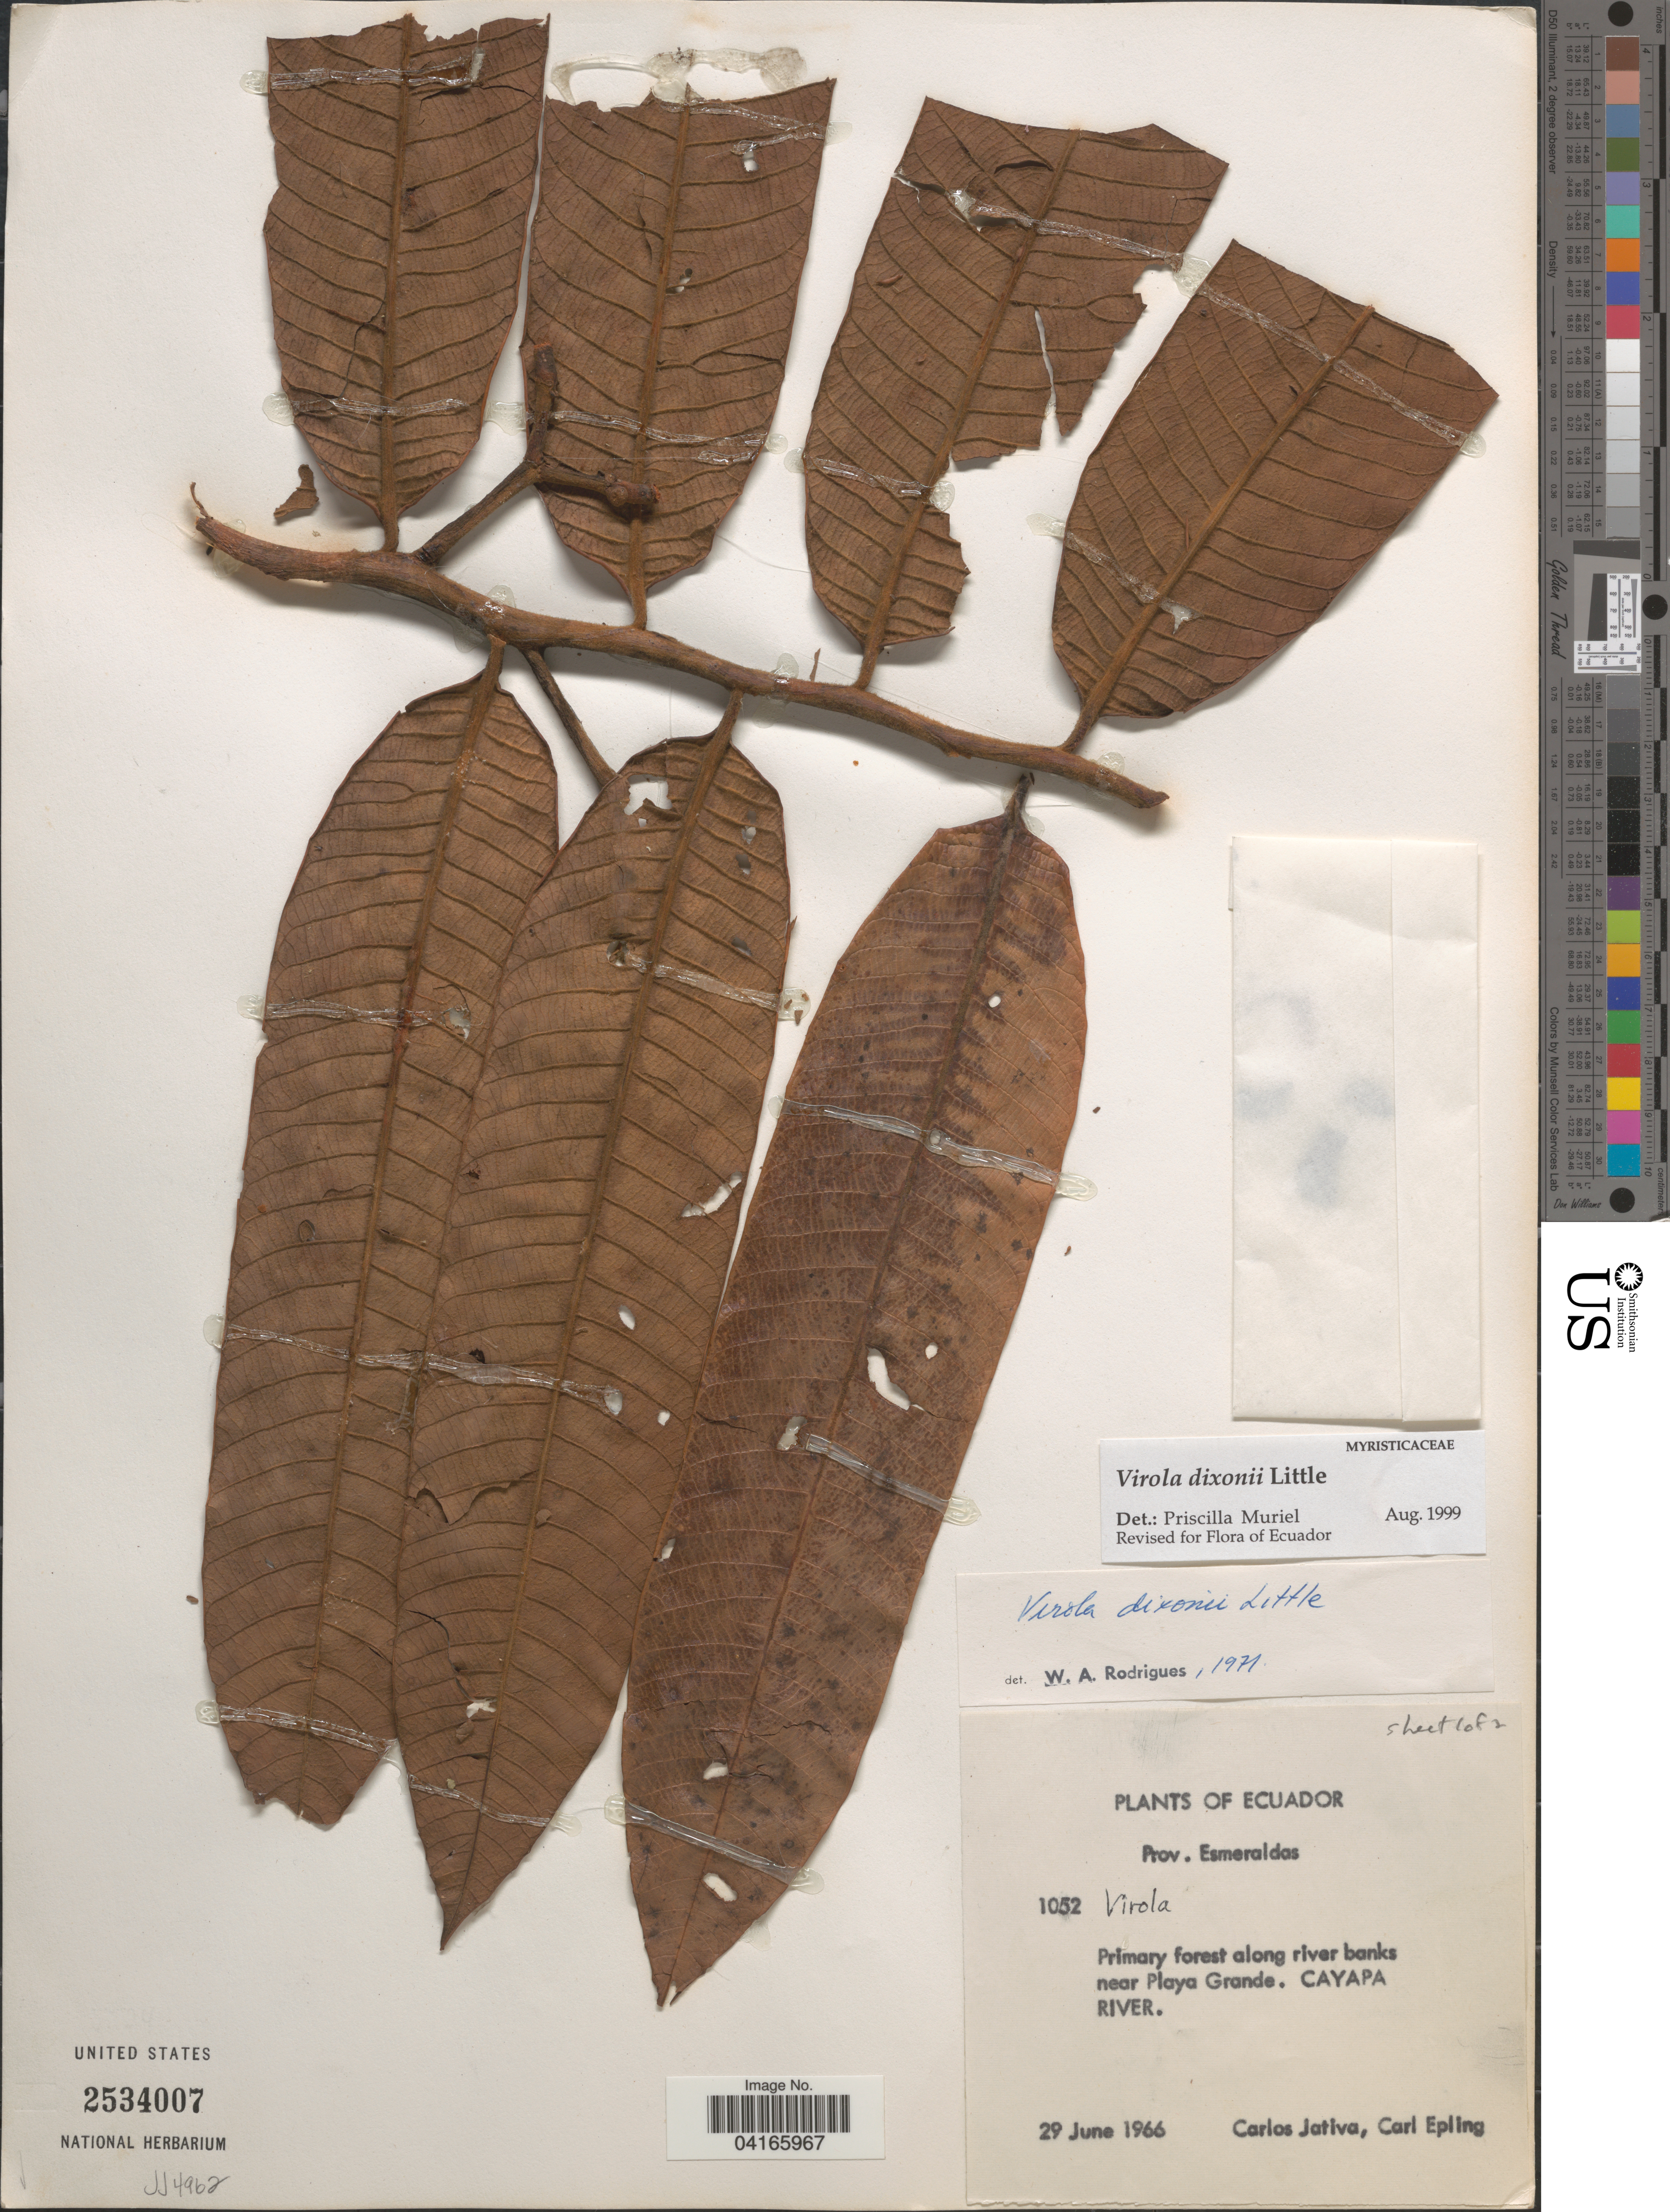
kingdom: Plantae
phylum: Tracheophyta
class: Magnoliopsida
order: Magnoliales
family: Myristicaceae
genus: Virola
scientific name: Virola dixonii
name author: Little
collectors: C. D. Játiva & C. C. Epling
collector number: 1052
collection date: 1966-06-29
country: Ecuador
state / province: Esmeraldas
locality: Primary forest along river banks near Playa Grande. Cayapa River.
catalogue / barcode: US 2534007